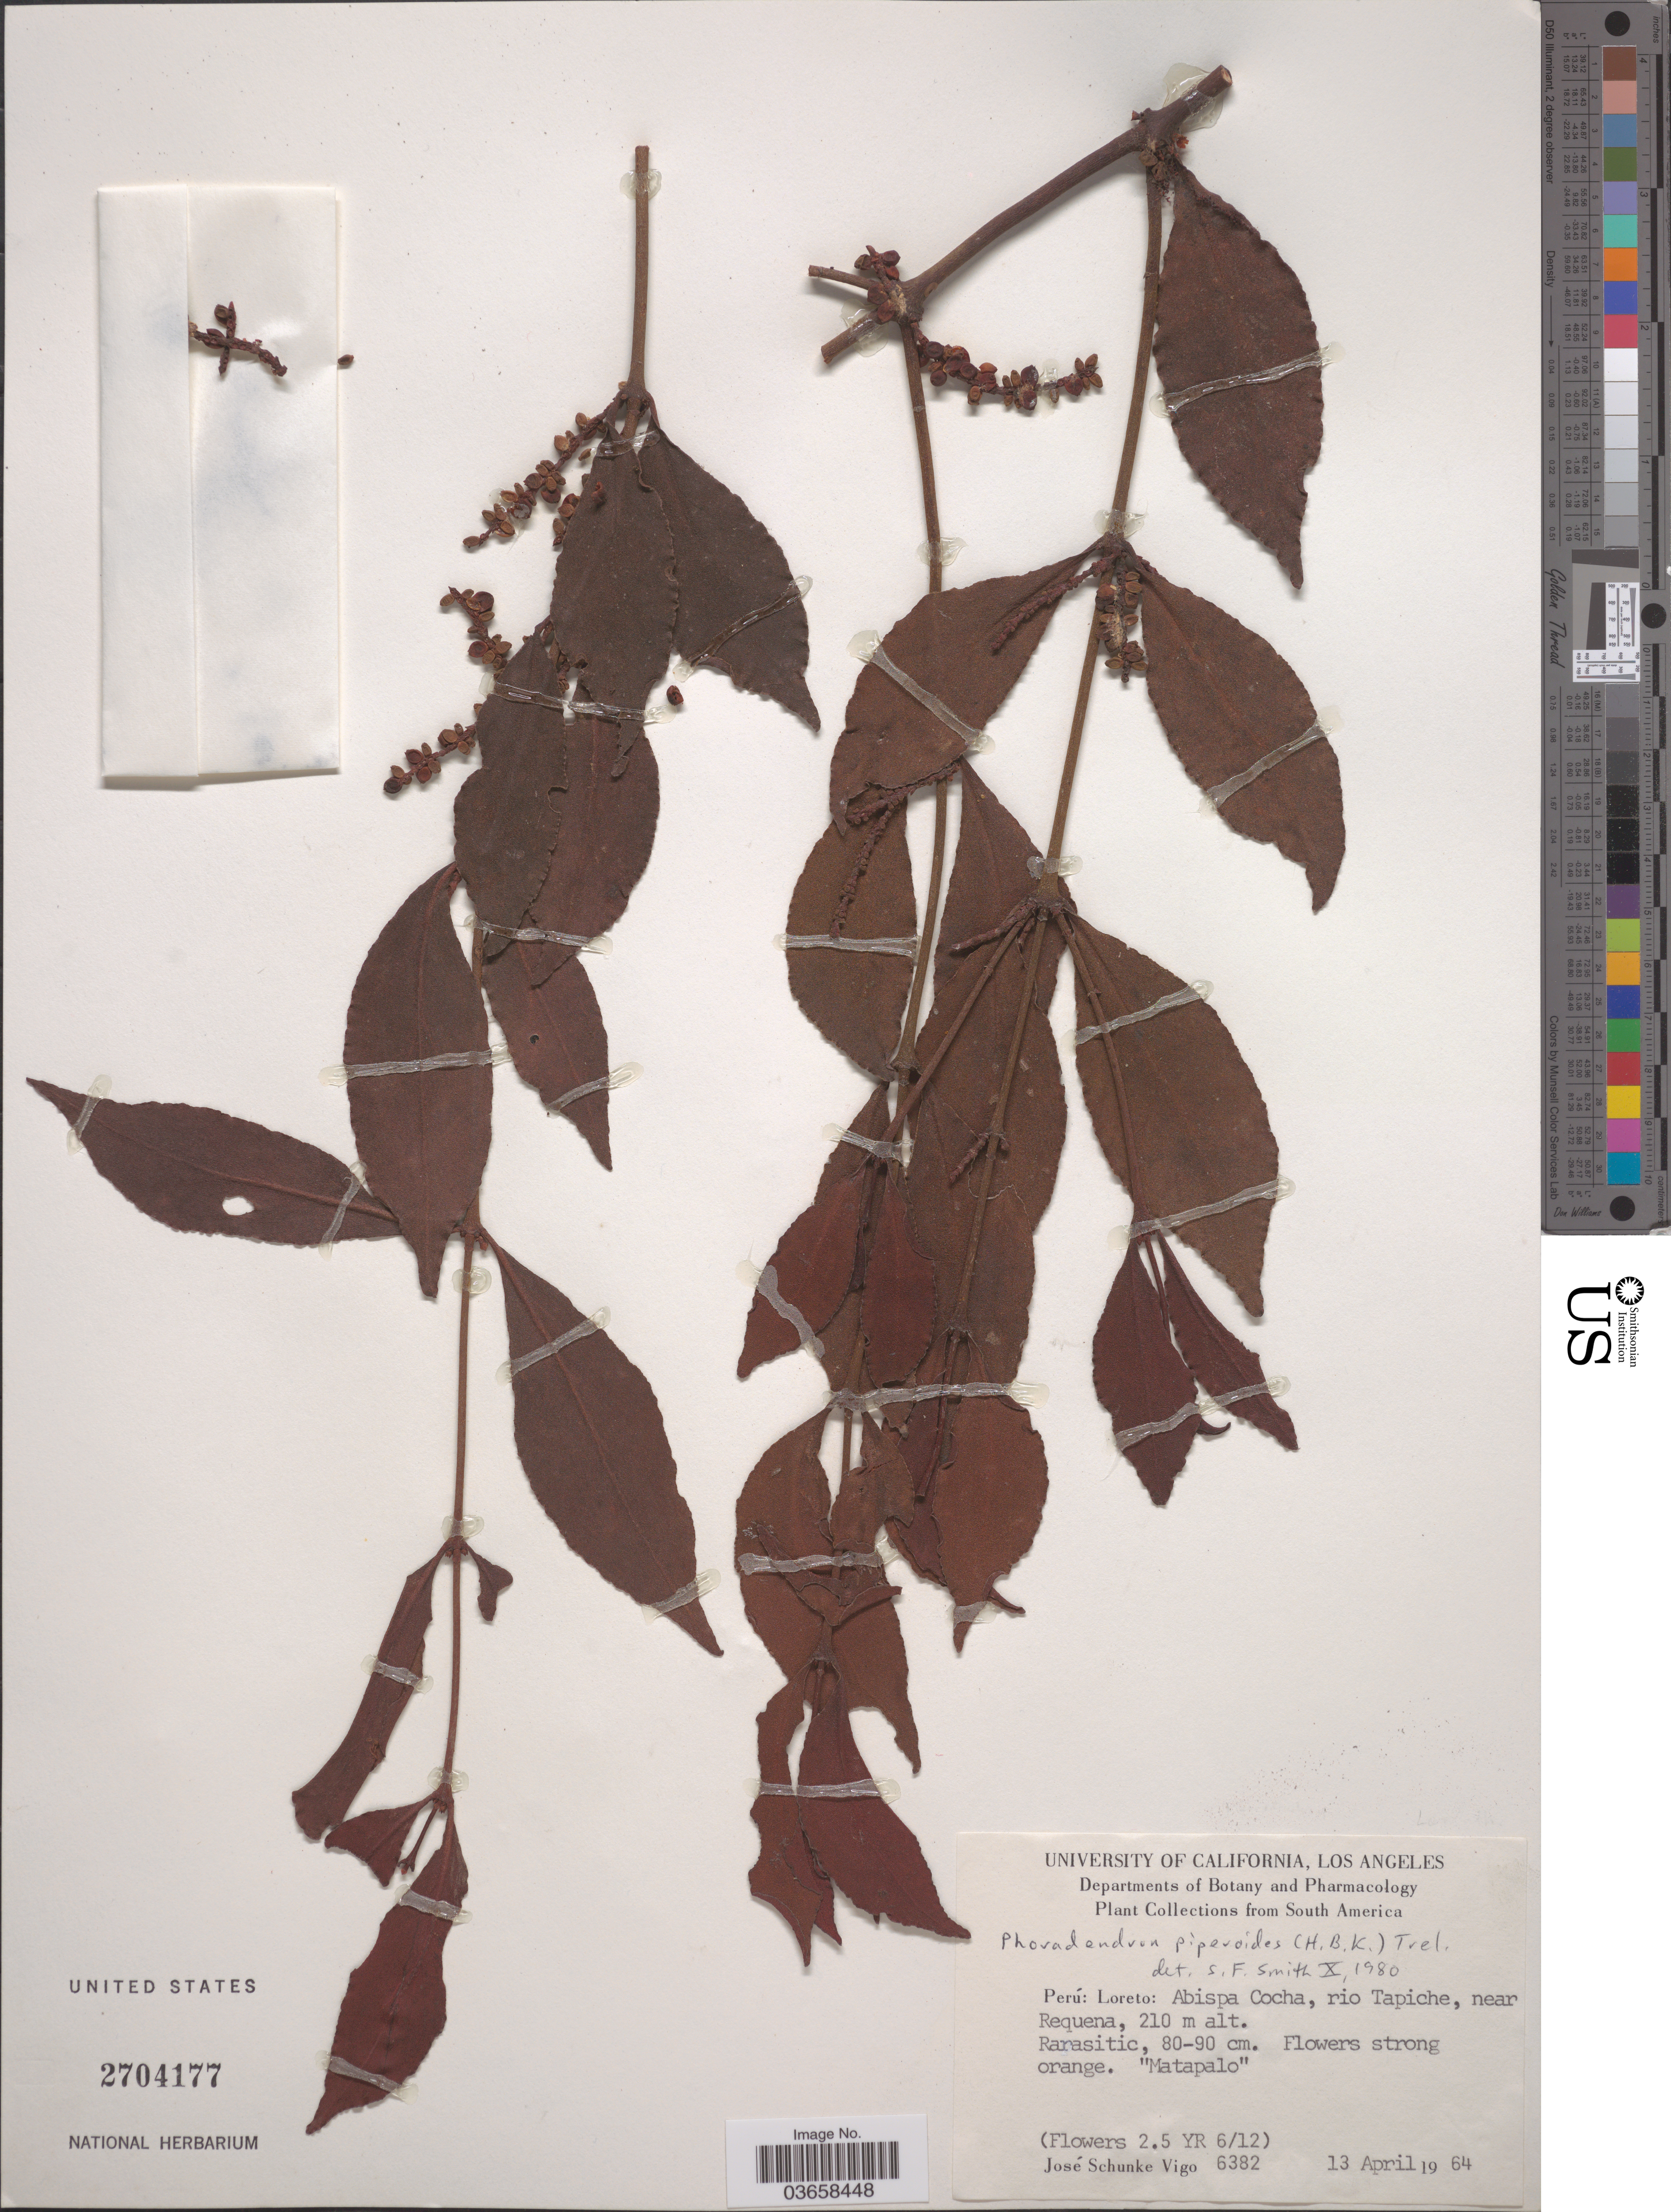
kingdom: Plantae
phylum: Tracheophyta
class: Magnoliopsida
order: Santalales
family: Viscaceae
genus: Phoradendron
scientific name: Phoradendron piperoides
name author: (Kunth) Trel.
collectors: J. Schunke Vigo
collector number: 6382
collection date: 1964-04-13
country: Peru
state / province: Loreto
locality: Abispa Cocha, rio Tapiche, near Requena.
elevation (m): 210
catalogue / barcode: US 2704177